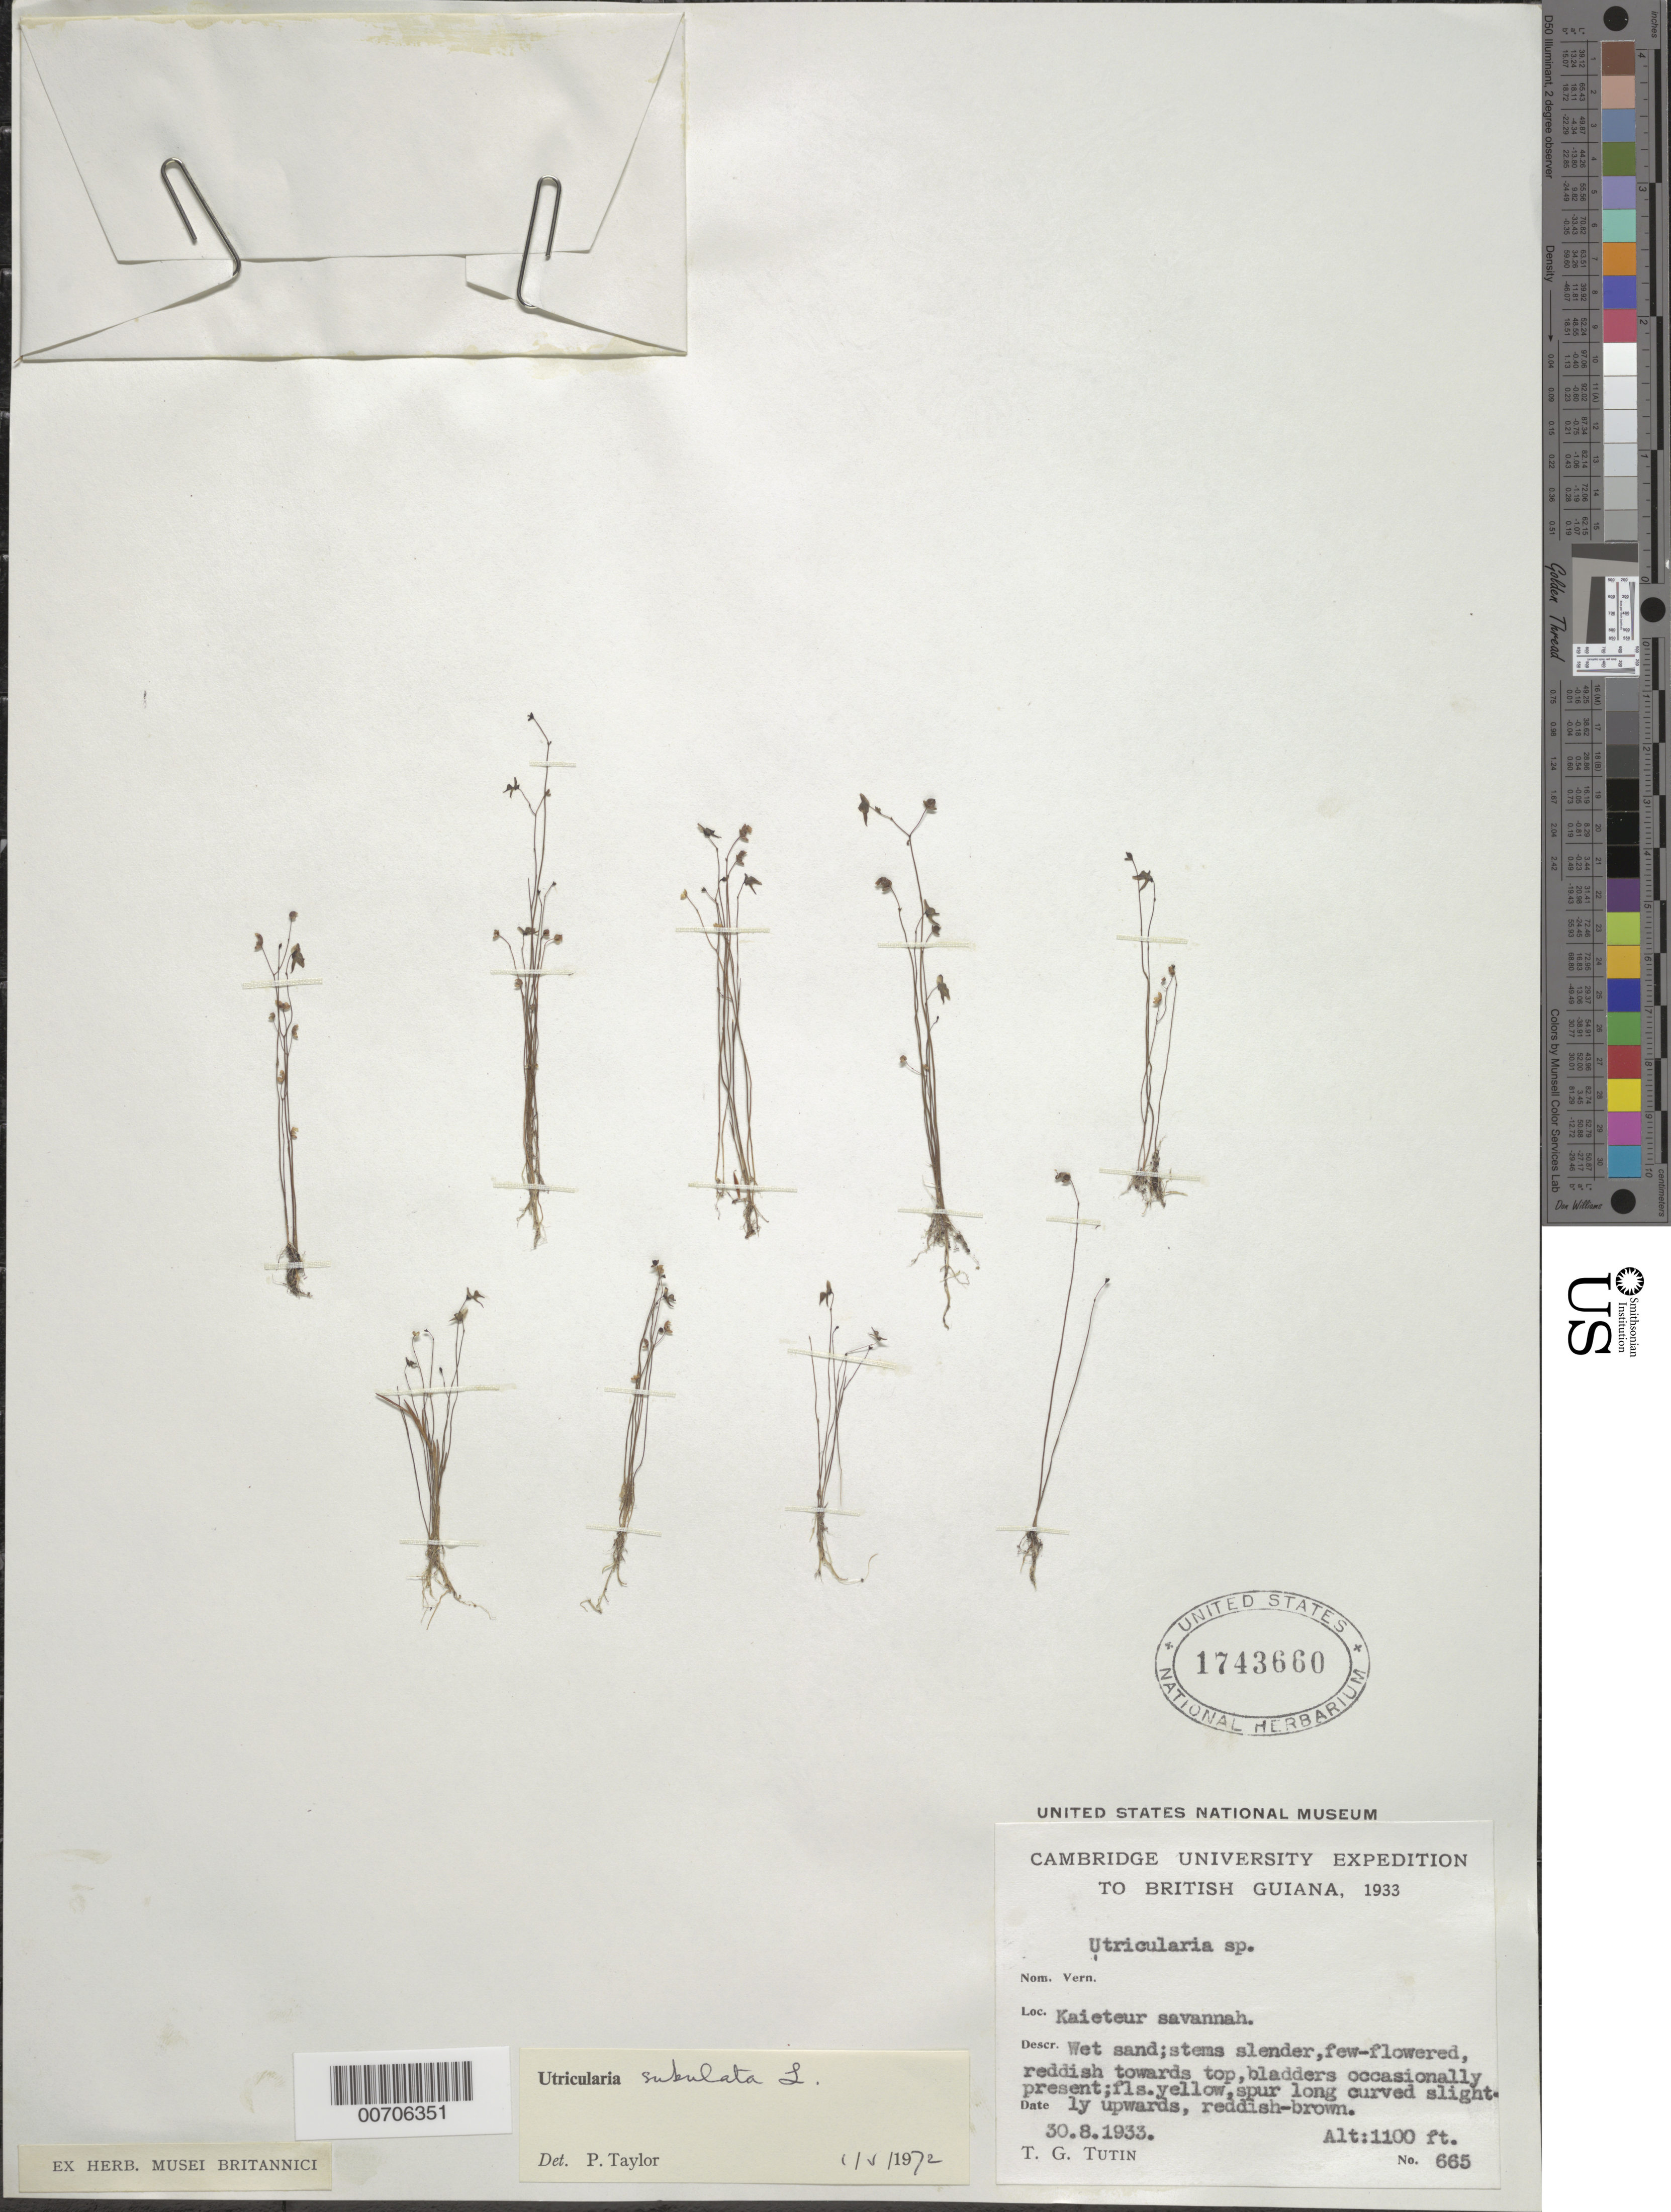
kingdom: Plantae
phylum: Tracheophyta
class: Magnoliopsida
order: Lamiales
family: Lentibulariaceae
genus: Utricularia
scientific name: Utricularia subulata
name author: L.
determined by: Taylor, P.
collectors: T. G. Tutin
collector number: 665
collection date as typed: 30-Aug-33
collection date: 1933-08-30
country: Guyana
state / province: Potaro-Siparuni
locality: Kaieteur Savanna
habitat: Wet sand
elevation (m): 335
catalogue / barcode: US 1743660